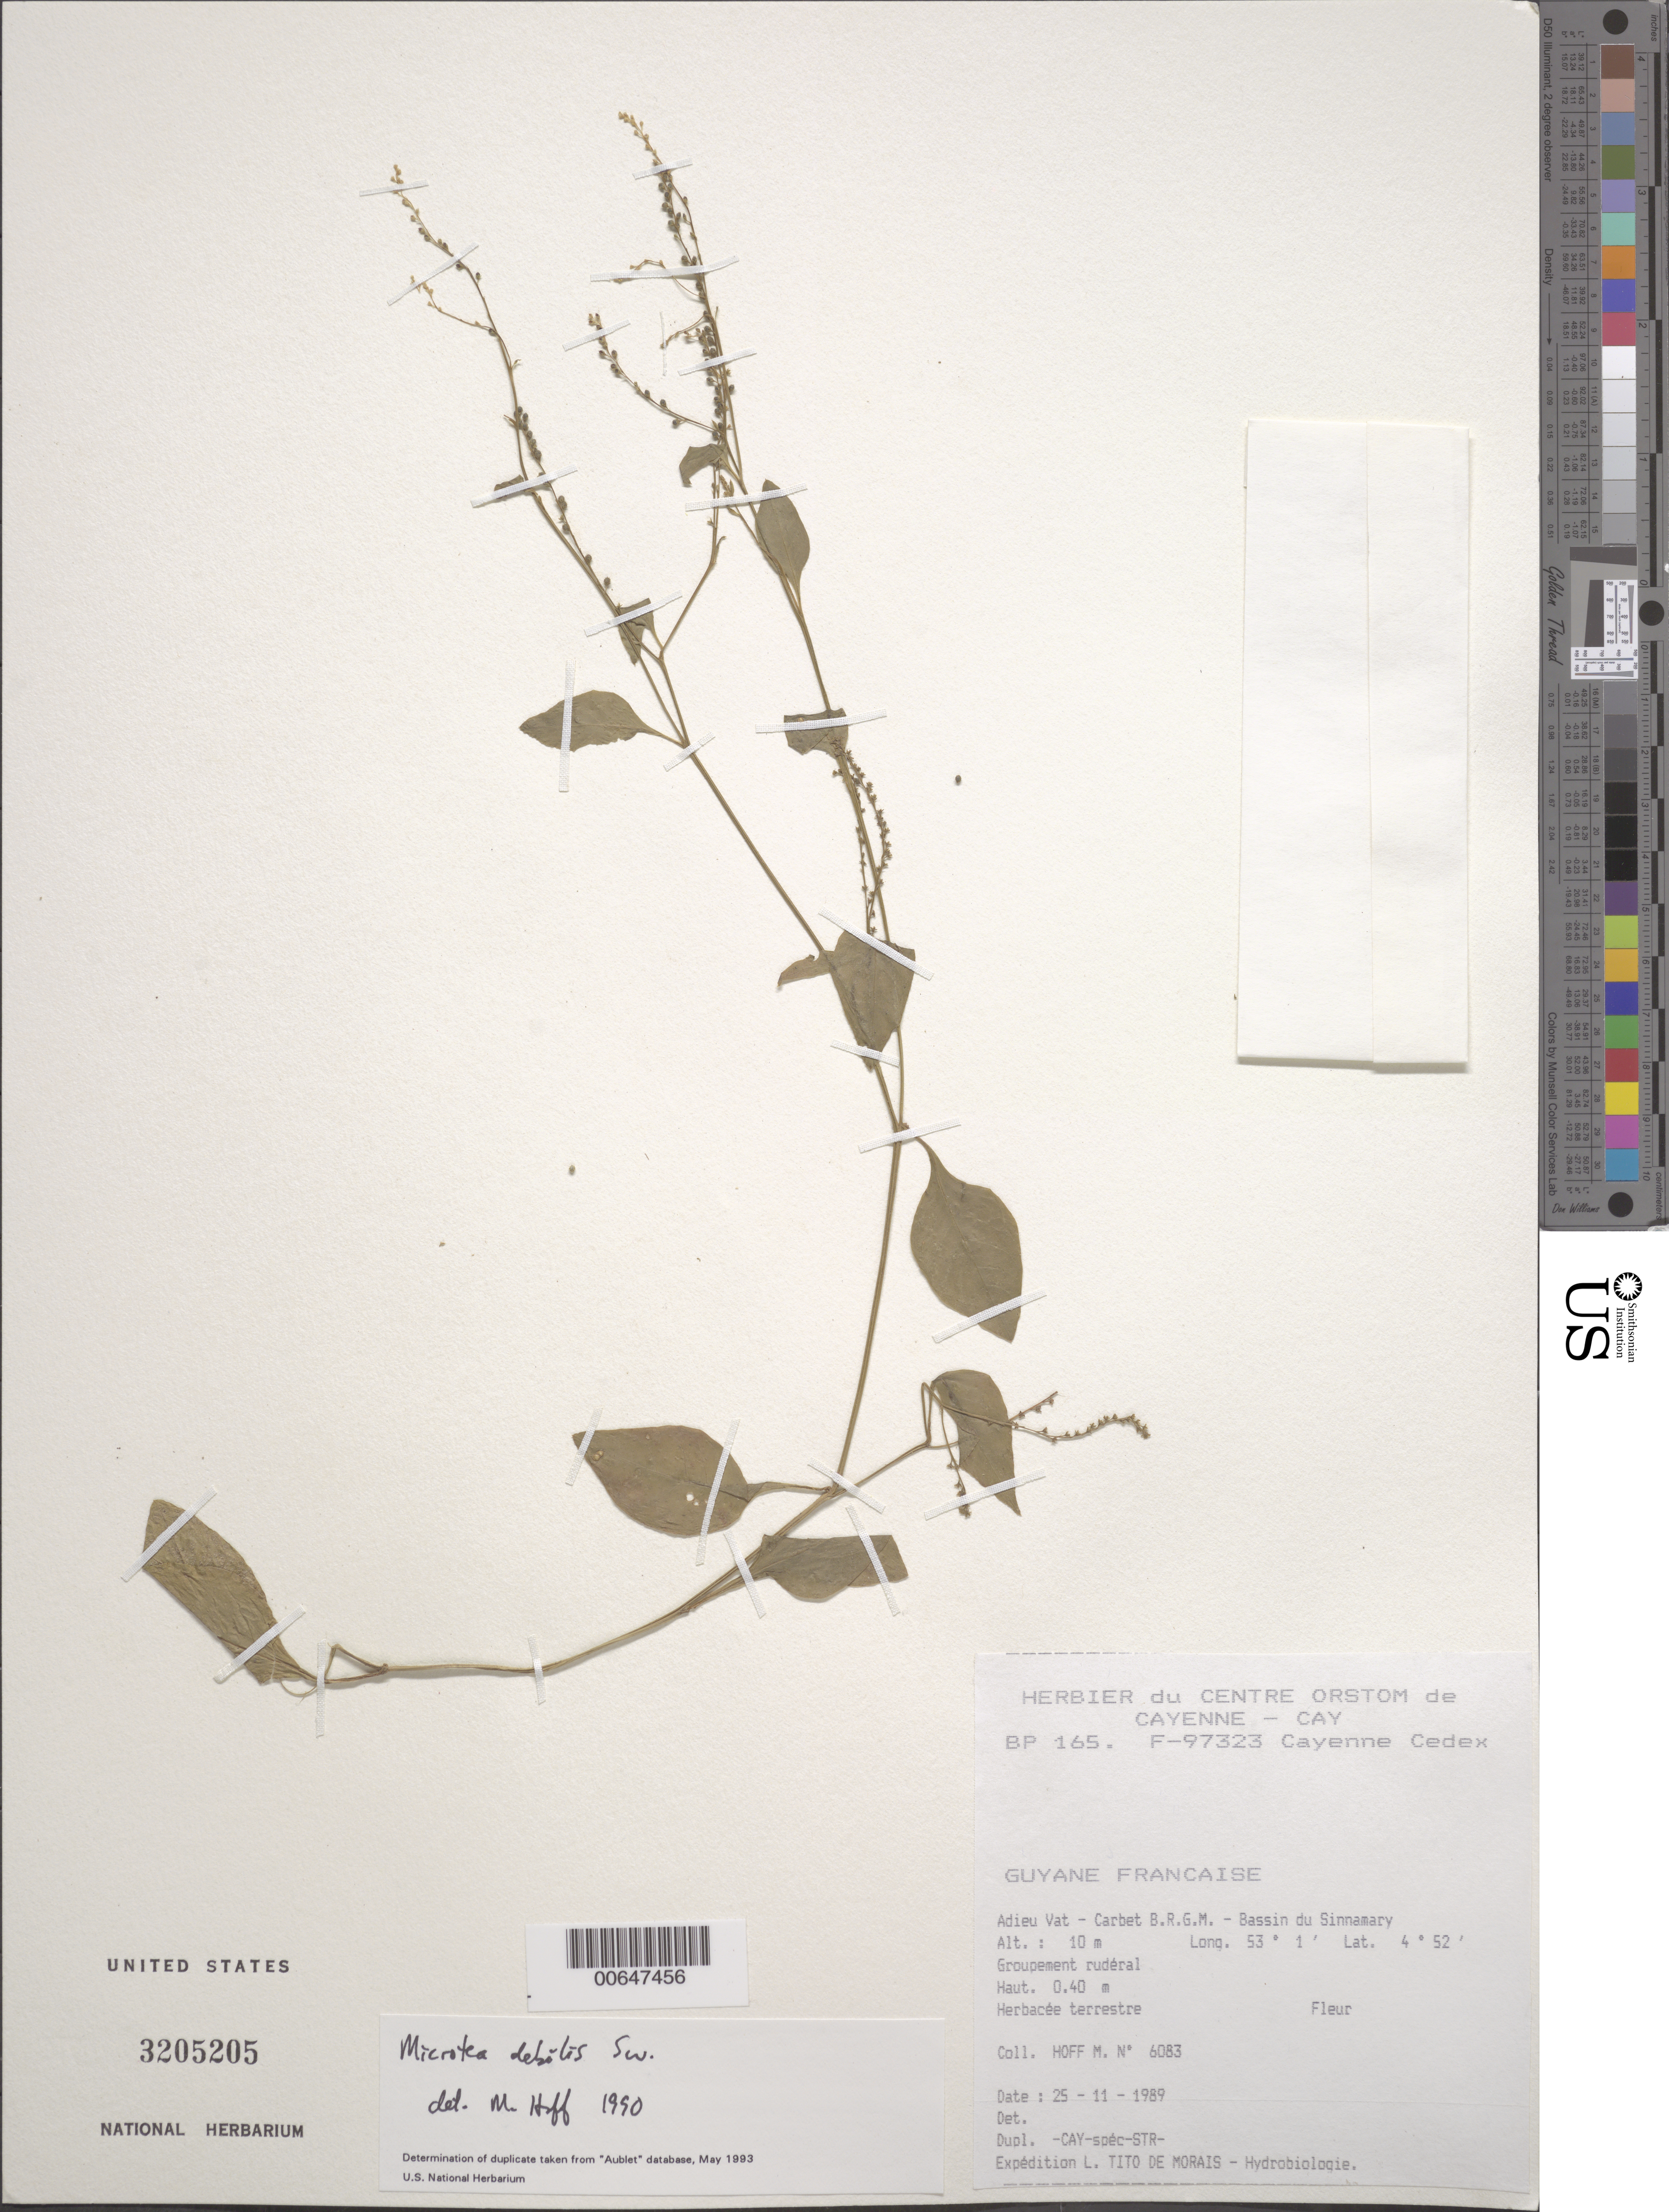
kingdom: Plantae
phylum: Tracheophyta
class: Magnoliopsida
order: Caryophyllales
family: Microteaceae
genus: Microtea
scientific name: Microtea debilis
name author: Sw.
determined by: DeFilipps, R. A.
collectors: M. Hoff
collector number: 6083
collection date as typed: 25-Nov-89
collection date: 1989-11-25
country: French Guiana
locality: Adieu Vat, Carbet B.R.G.M., Bassin du Sinnamary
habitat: Groupement rudéral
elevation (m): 10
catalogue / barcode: US 3205205